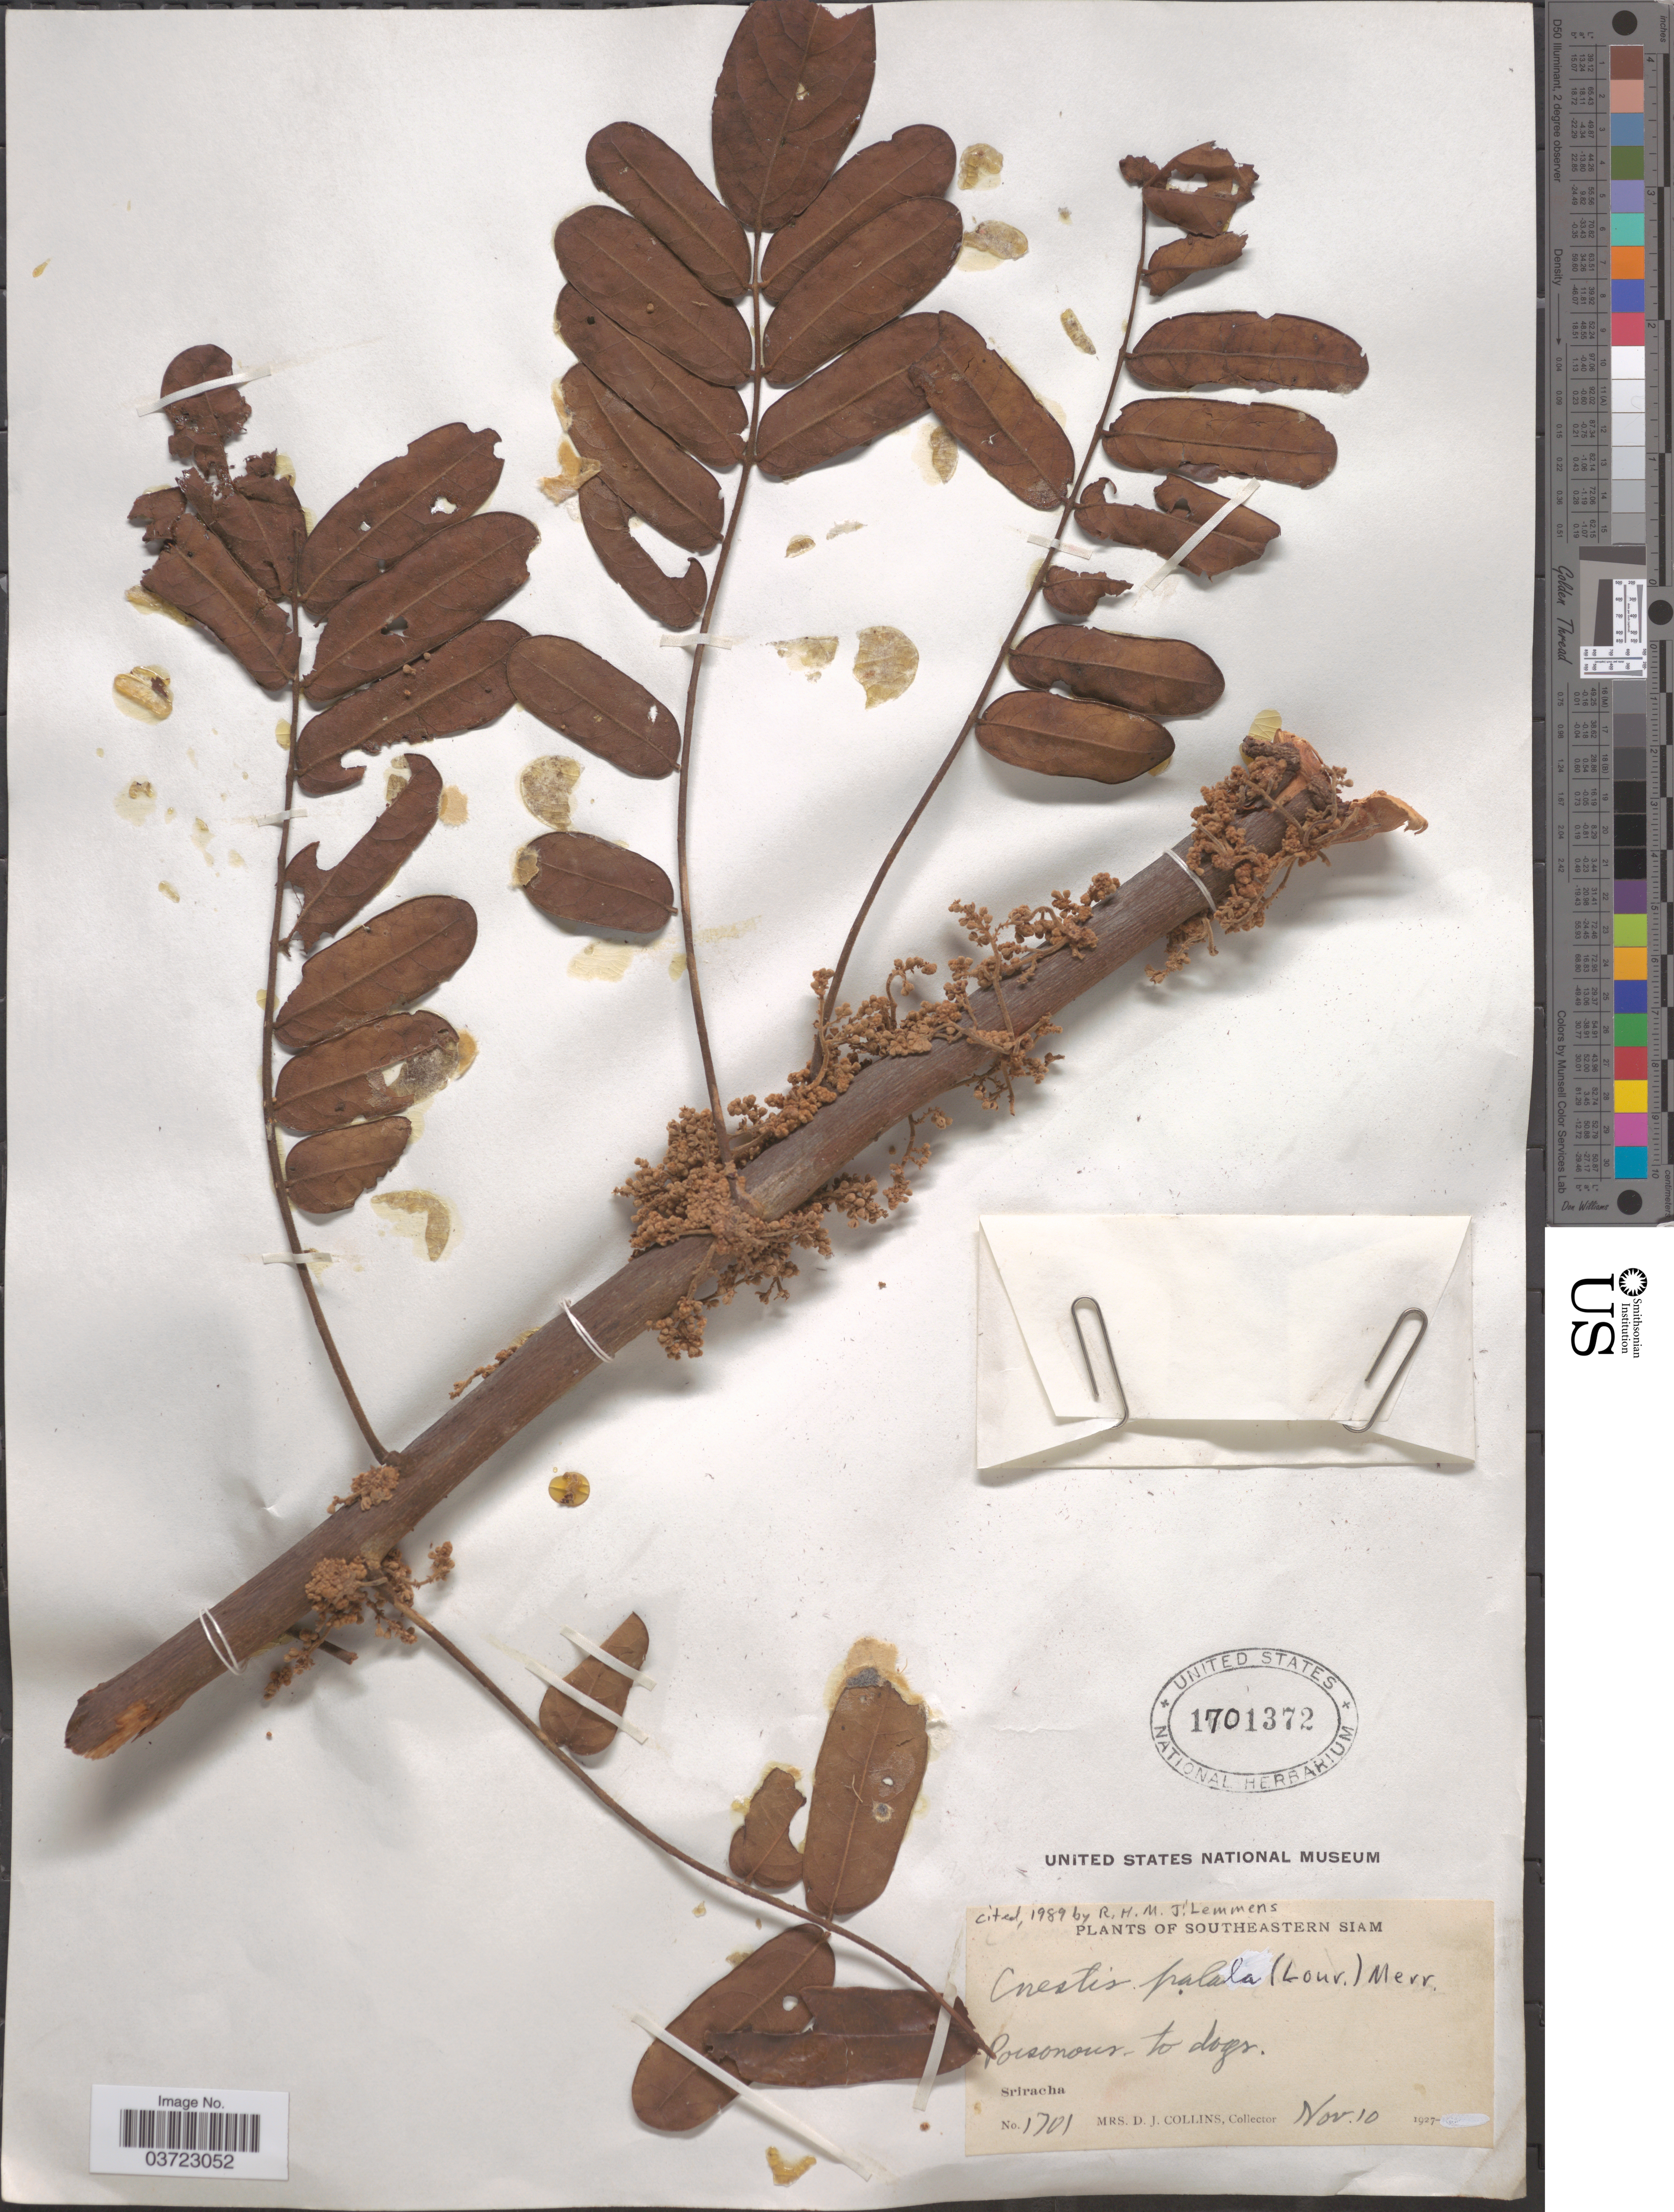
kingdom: Plantae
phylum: Tracheophyta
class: Magnoliopsida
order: Oxalidales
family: Connaraceae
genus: Cnestis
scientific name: Cnestis palala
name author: (Lour.) Merr.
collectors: Mrs. D. J. Collins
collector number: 1701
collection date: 1927-11-10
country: Thailand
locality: Southeastern Siam. Sriracha.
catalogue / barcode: US 1701372